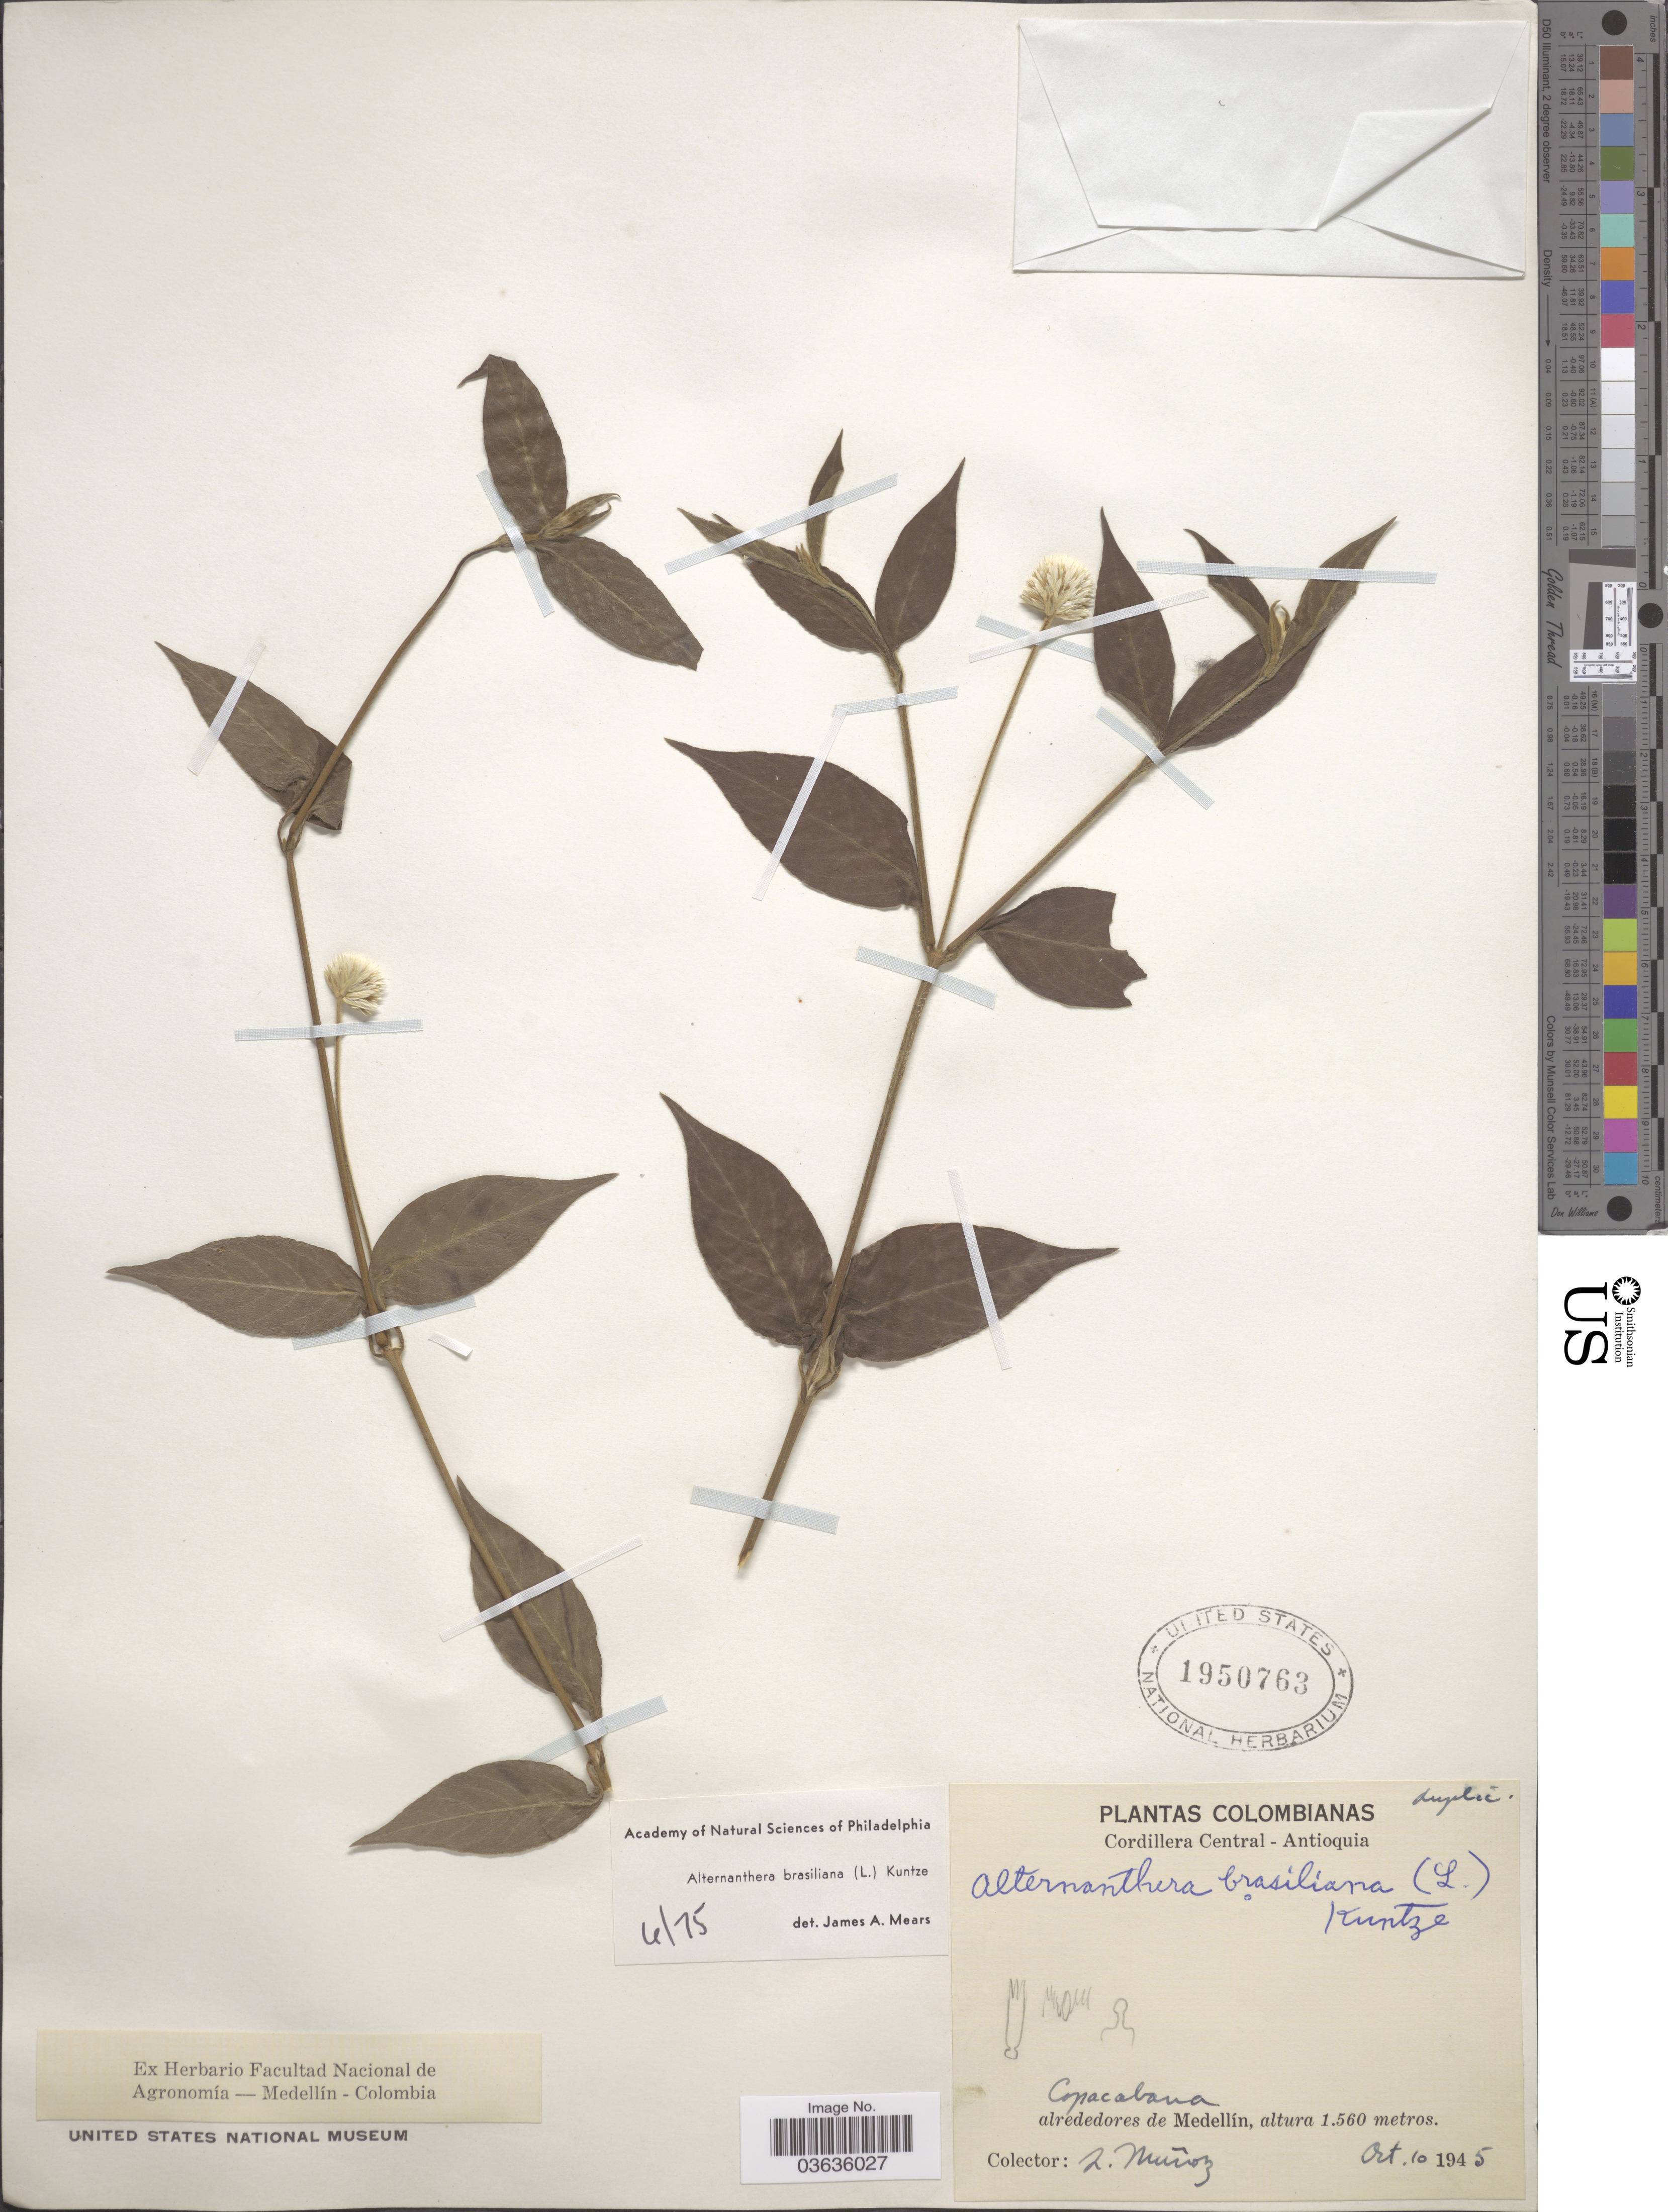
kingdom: Plantae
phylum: Tracheophyta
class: Magnoliopsida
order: Caryophyllales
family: Amaranthaceae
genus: Alternanthera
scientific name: Alternanthera brasiliana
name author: (L.) Kuntze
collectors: J. Muñoz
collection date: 1945-10-10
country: Colombia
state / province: Antioquia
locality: Cordillera Central. Alrededores de Medellín.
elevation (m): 1560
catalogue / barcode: US 1950763